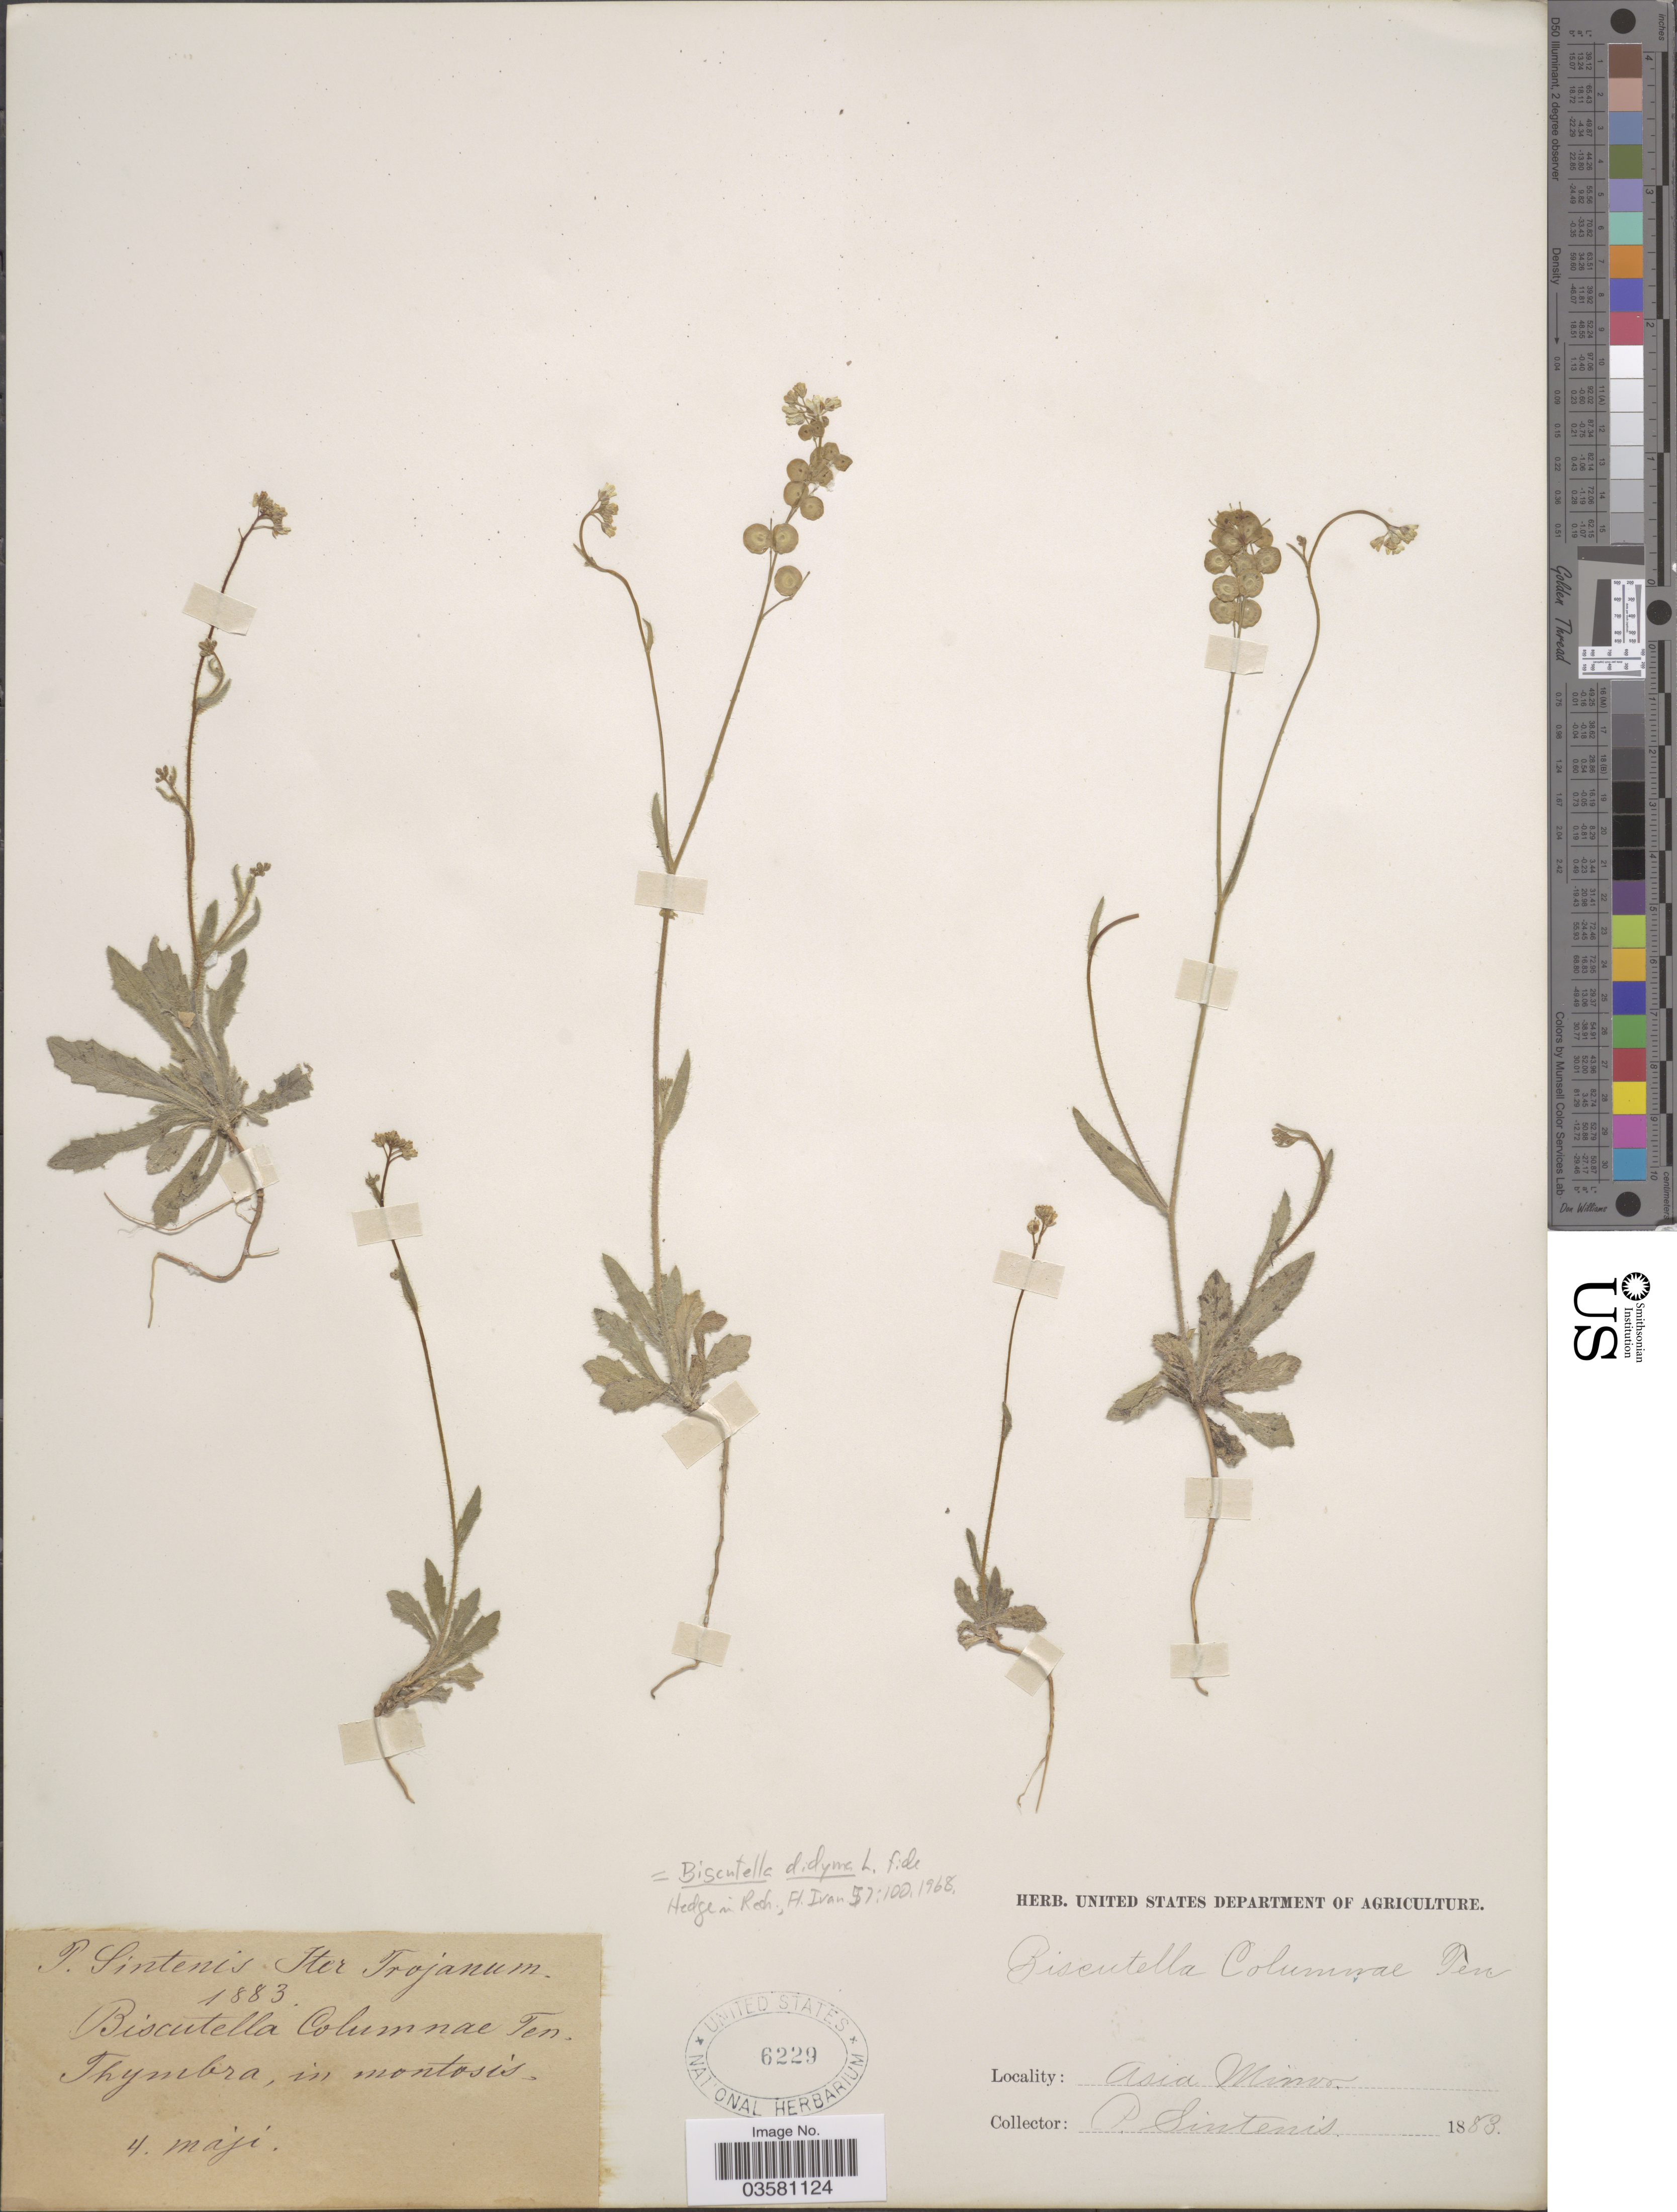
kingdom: Plantae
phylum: Tracheophyta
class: Magnoliopsida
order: Brassicales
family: Brassicaceae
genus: Biscutella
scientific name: Biscutella didyma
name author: L.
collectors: P. Sintenis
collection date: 1883-05-04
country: Turkey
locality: Iter Trojanum. Thymbra, in montosis. Asia Minor.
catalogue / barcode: US 6229